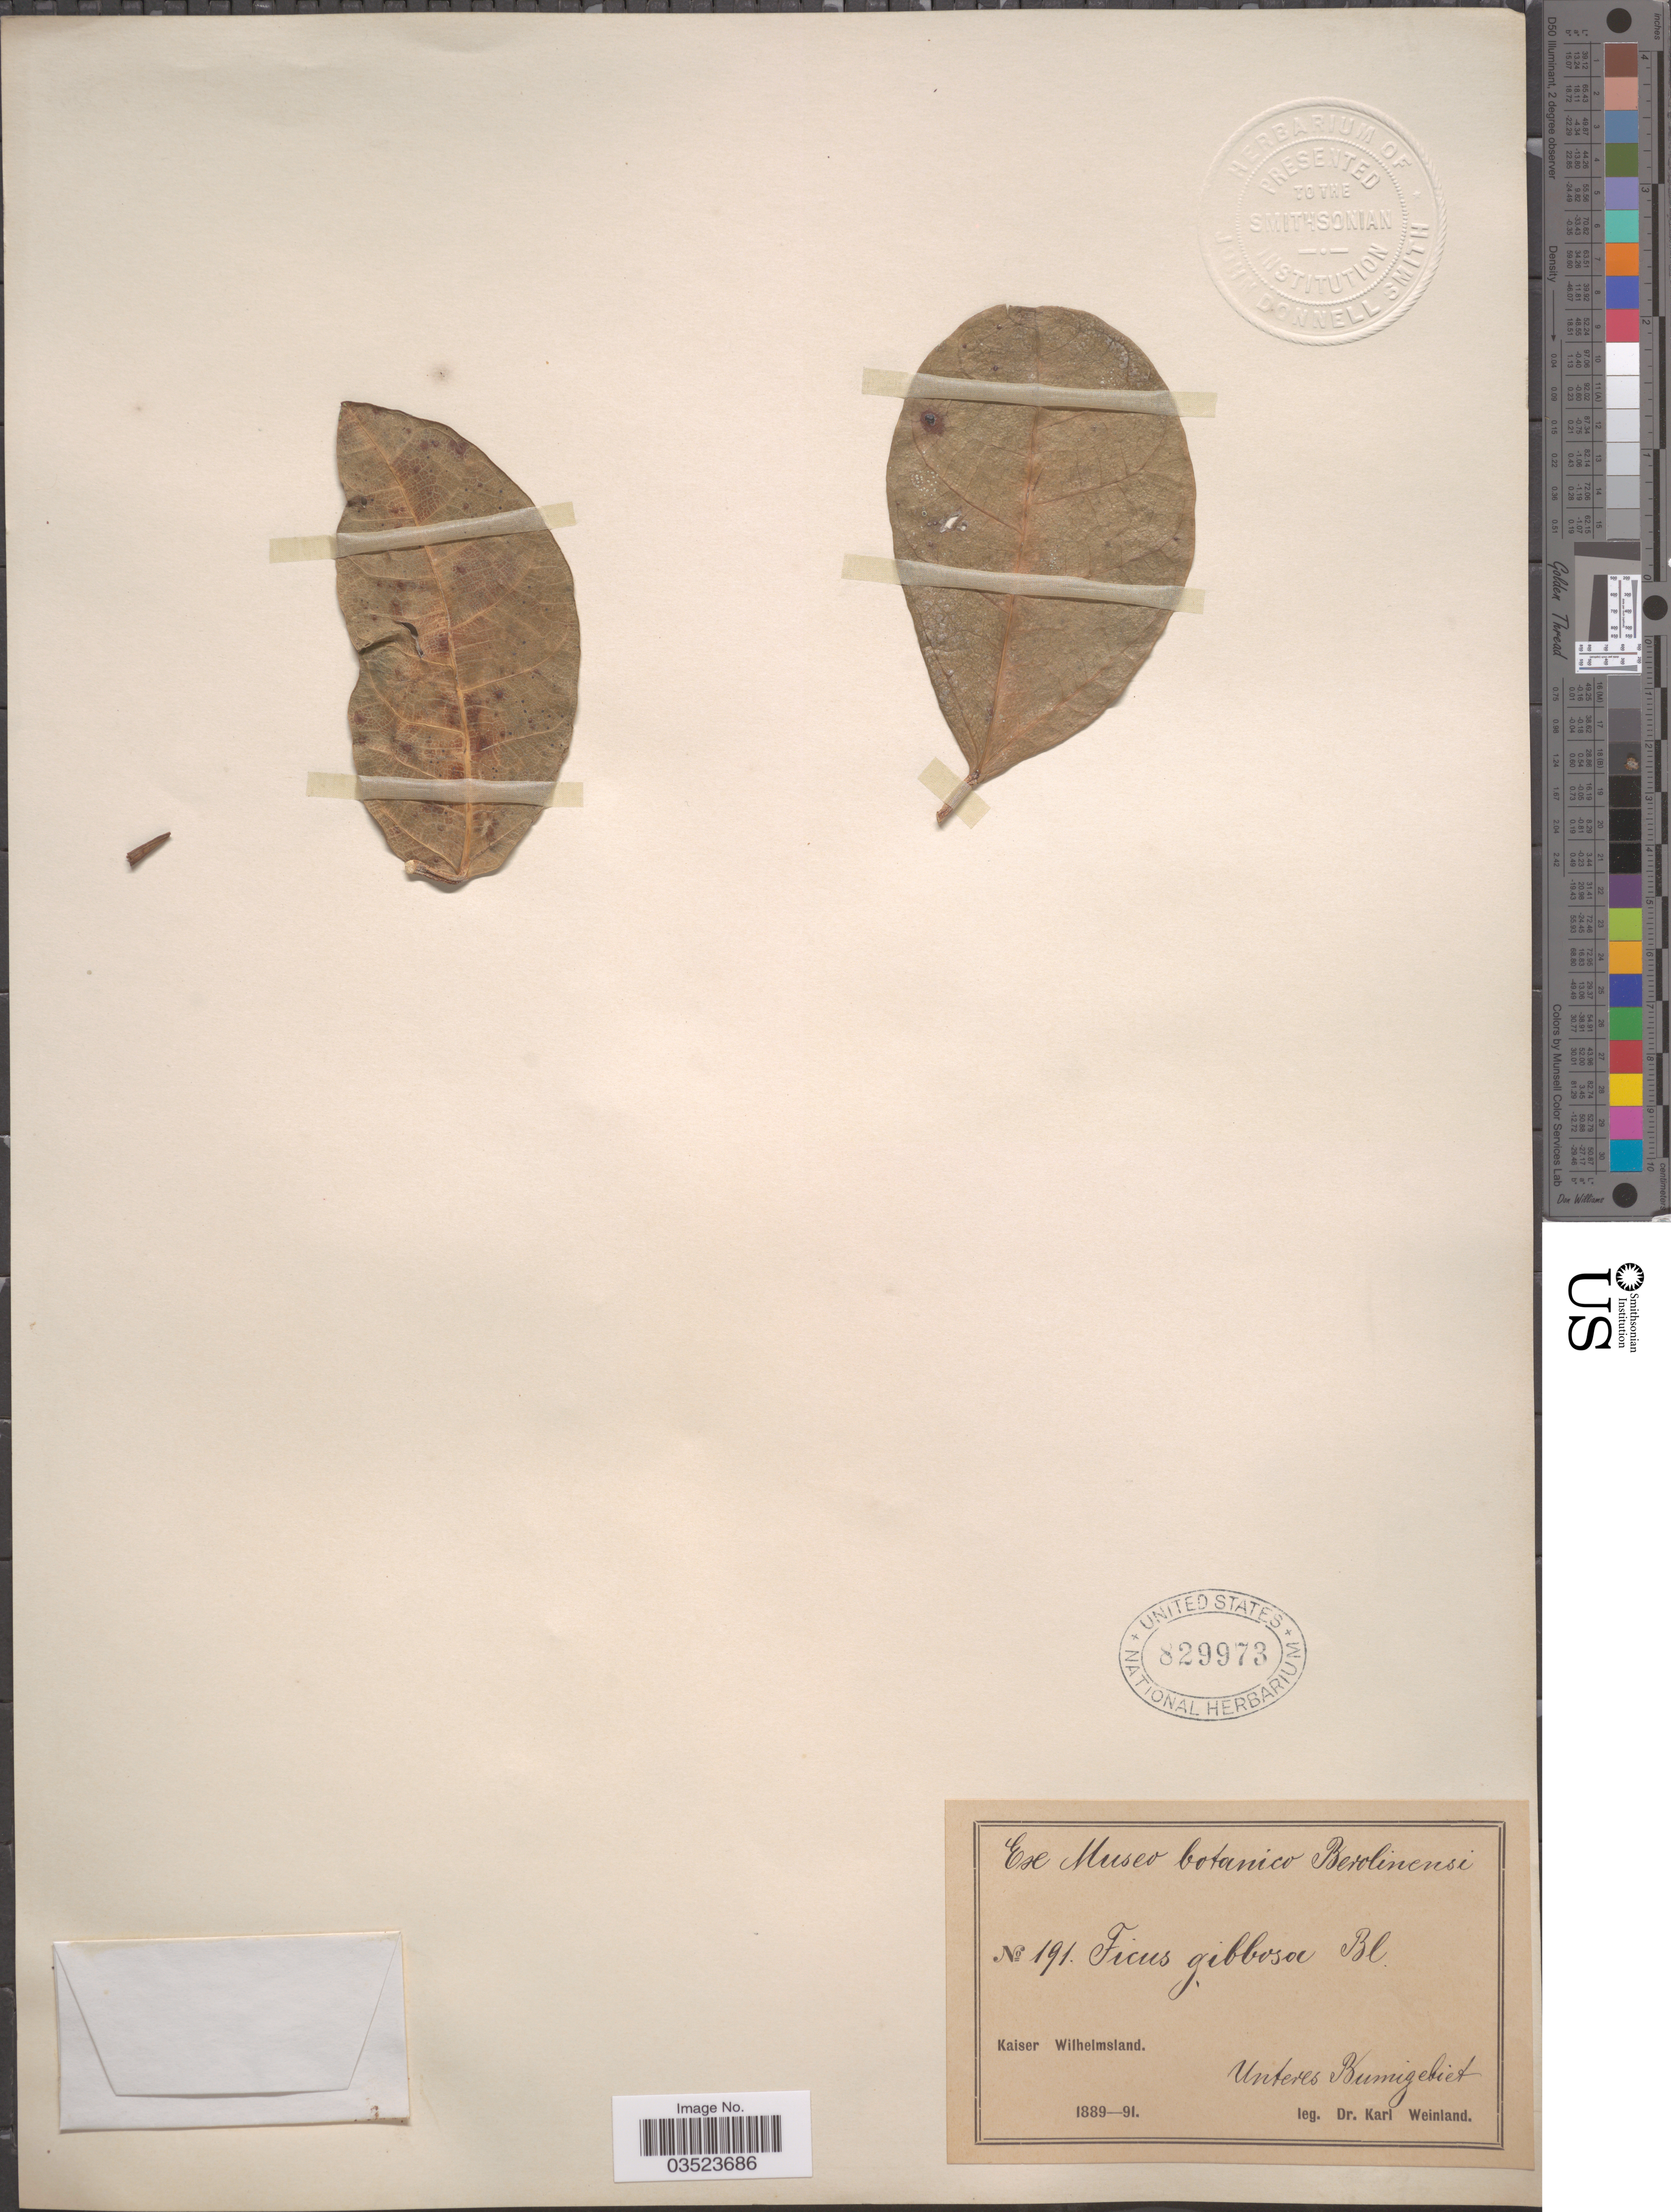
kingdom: Plantae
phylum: Tracheophyta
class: Magnoliopsida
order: Rosales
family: Moraceae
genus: Ficus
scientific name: Ficus gibbosa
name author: DC.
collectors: K. Weinland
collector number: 191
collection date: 1889/1891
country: Papua New Guinea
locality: Kaiser Wilhelmsland. Unteres Bumigebiet.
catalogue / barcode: US 829973